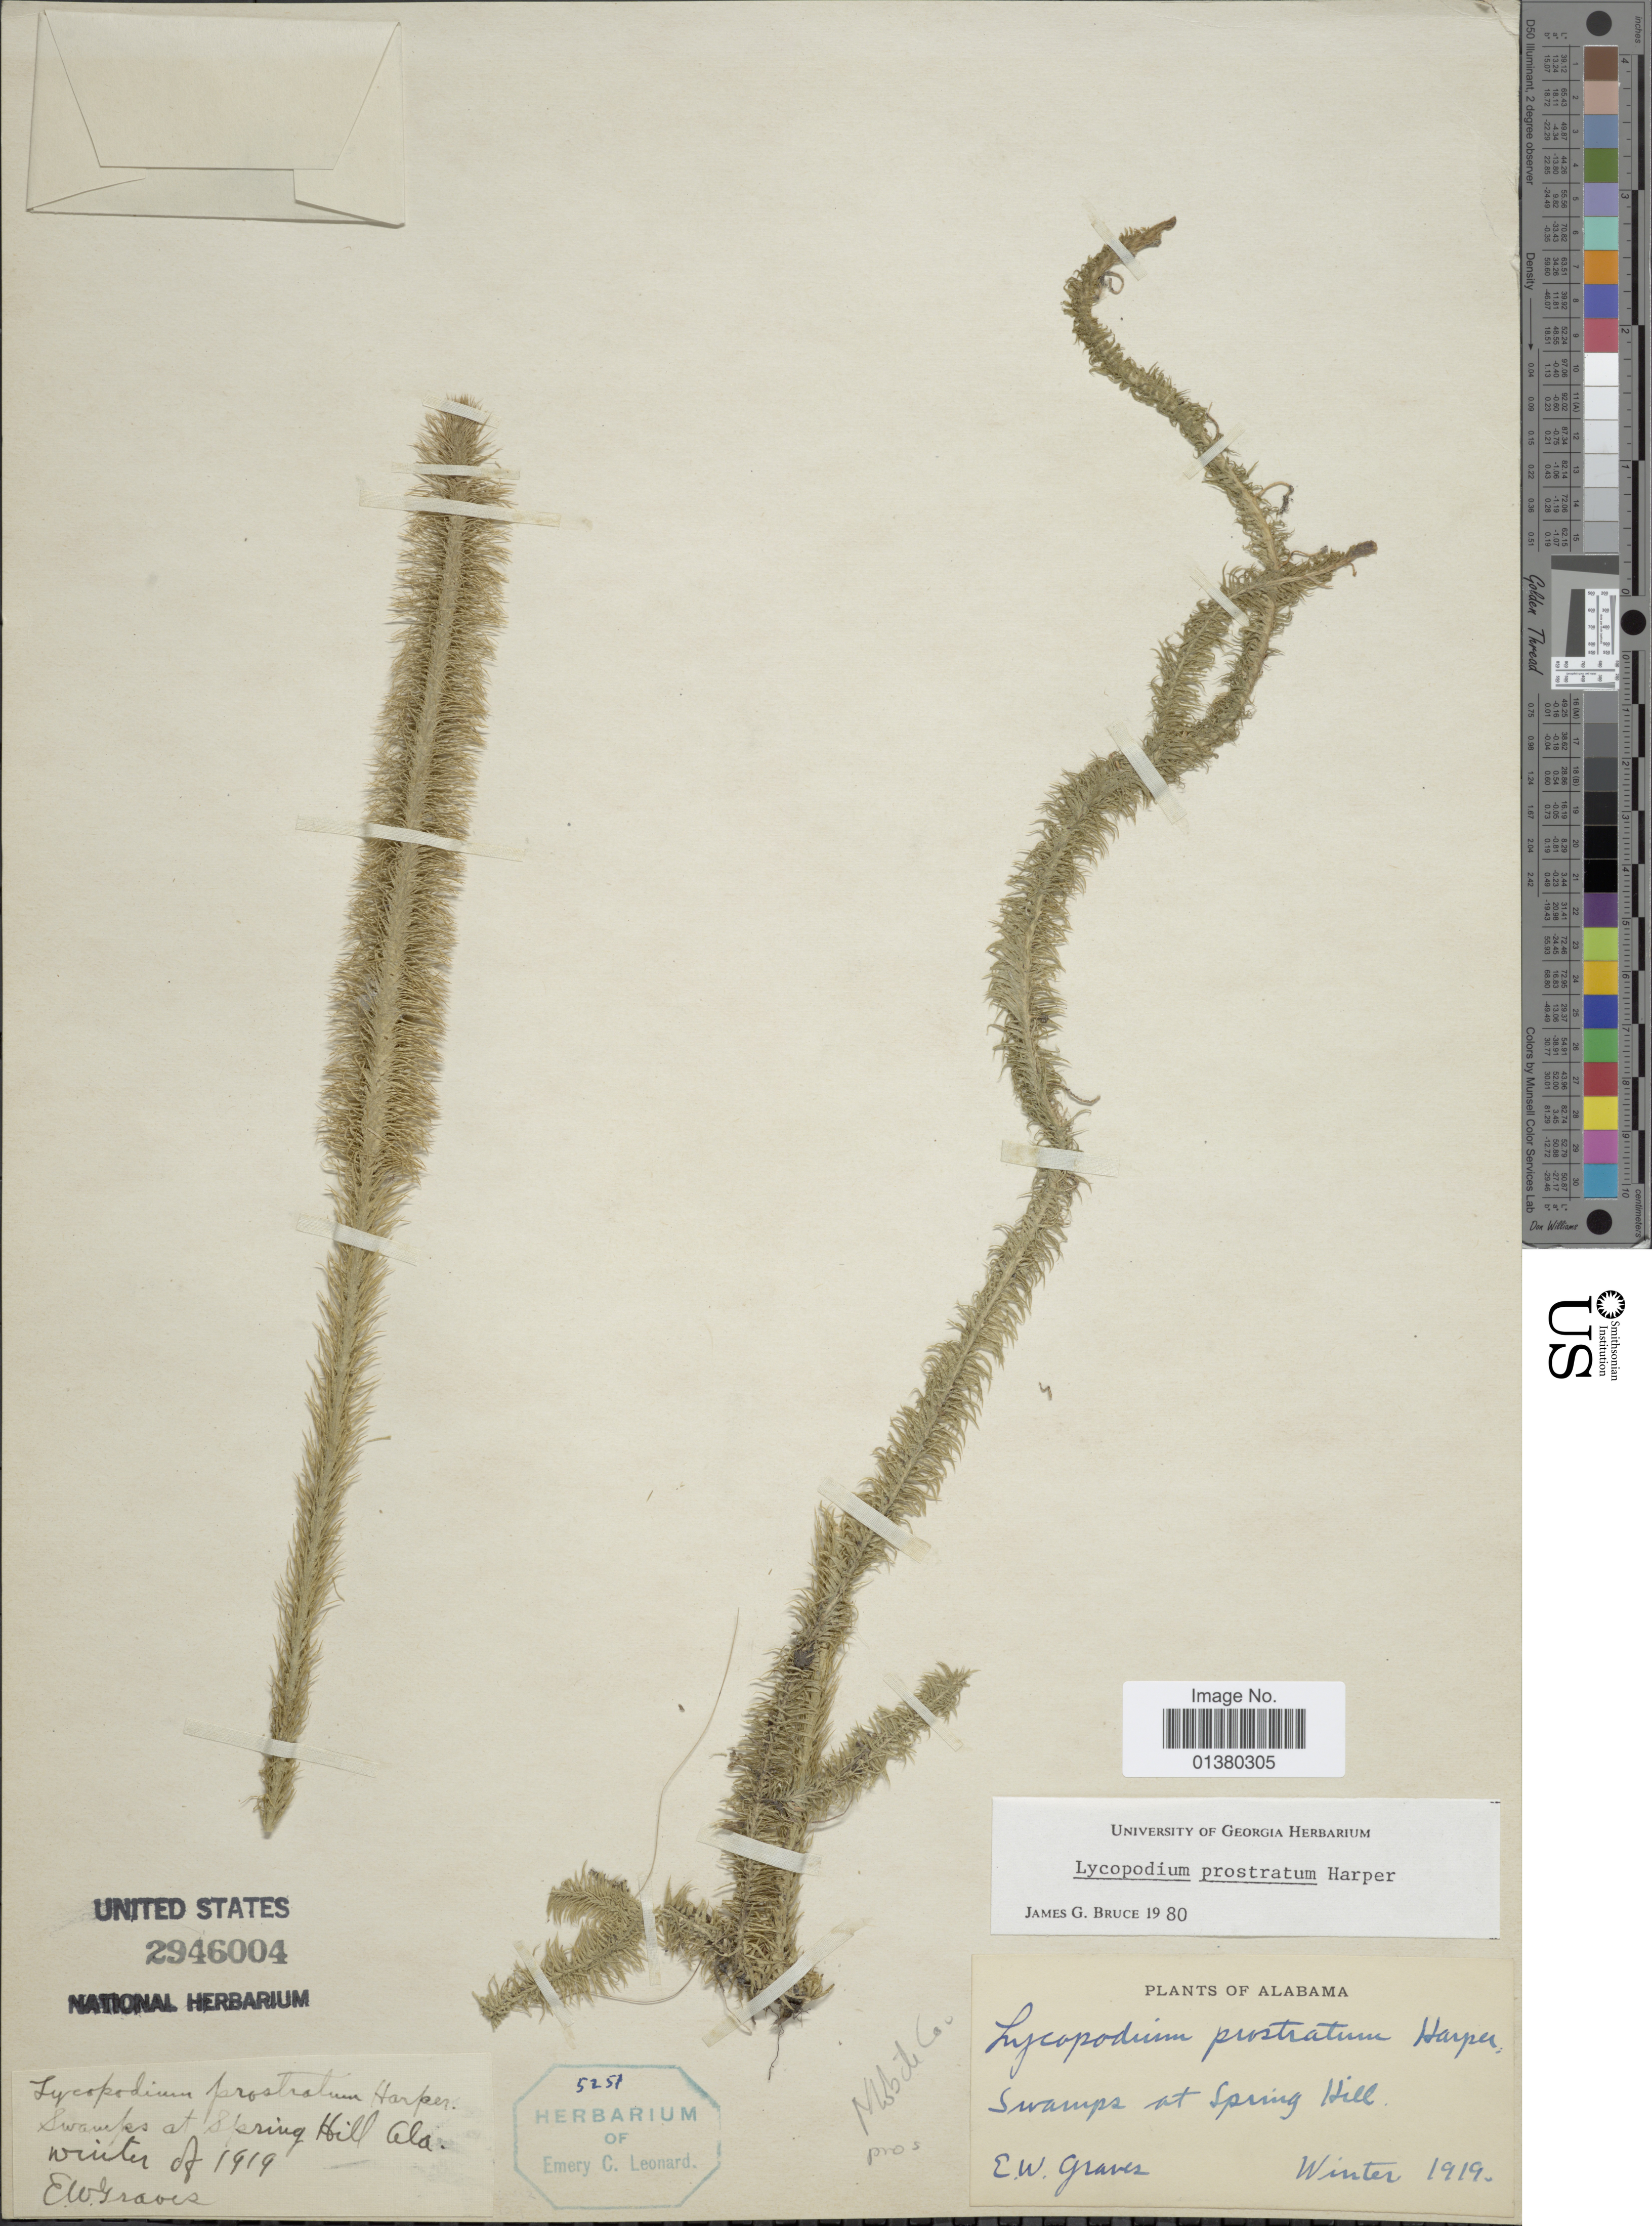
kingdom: Plantae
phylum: Tracheophyta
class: Lycopodiopsida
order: Lycopodiales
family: Lycopodiaceae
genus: Lycopodiella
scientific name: Lycopodiella prostrata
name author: (R.M. Harper) Cranfill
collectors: E. Graves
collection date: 1919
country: United States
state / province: Alabama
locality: Swamp at Spring Hill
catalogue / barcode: US 2946004